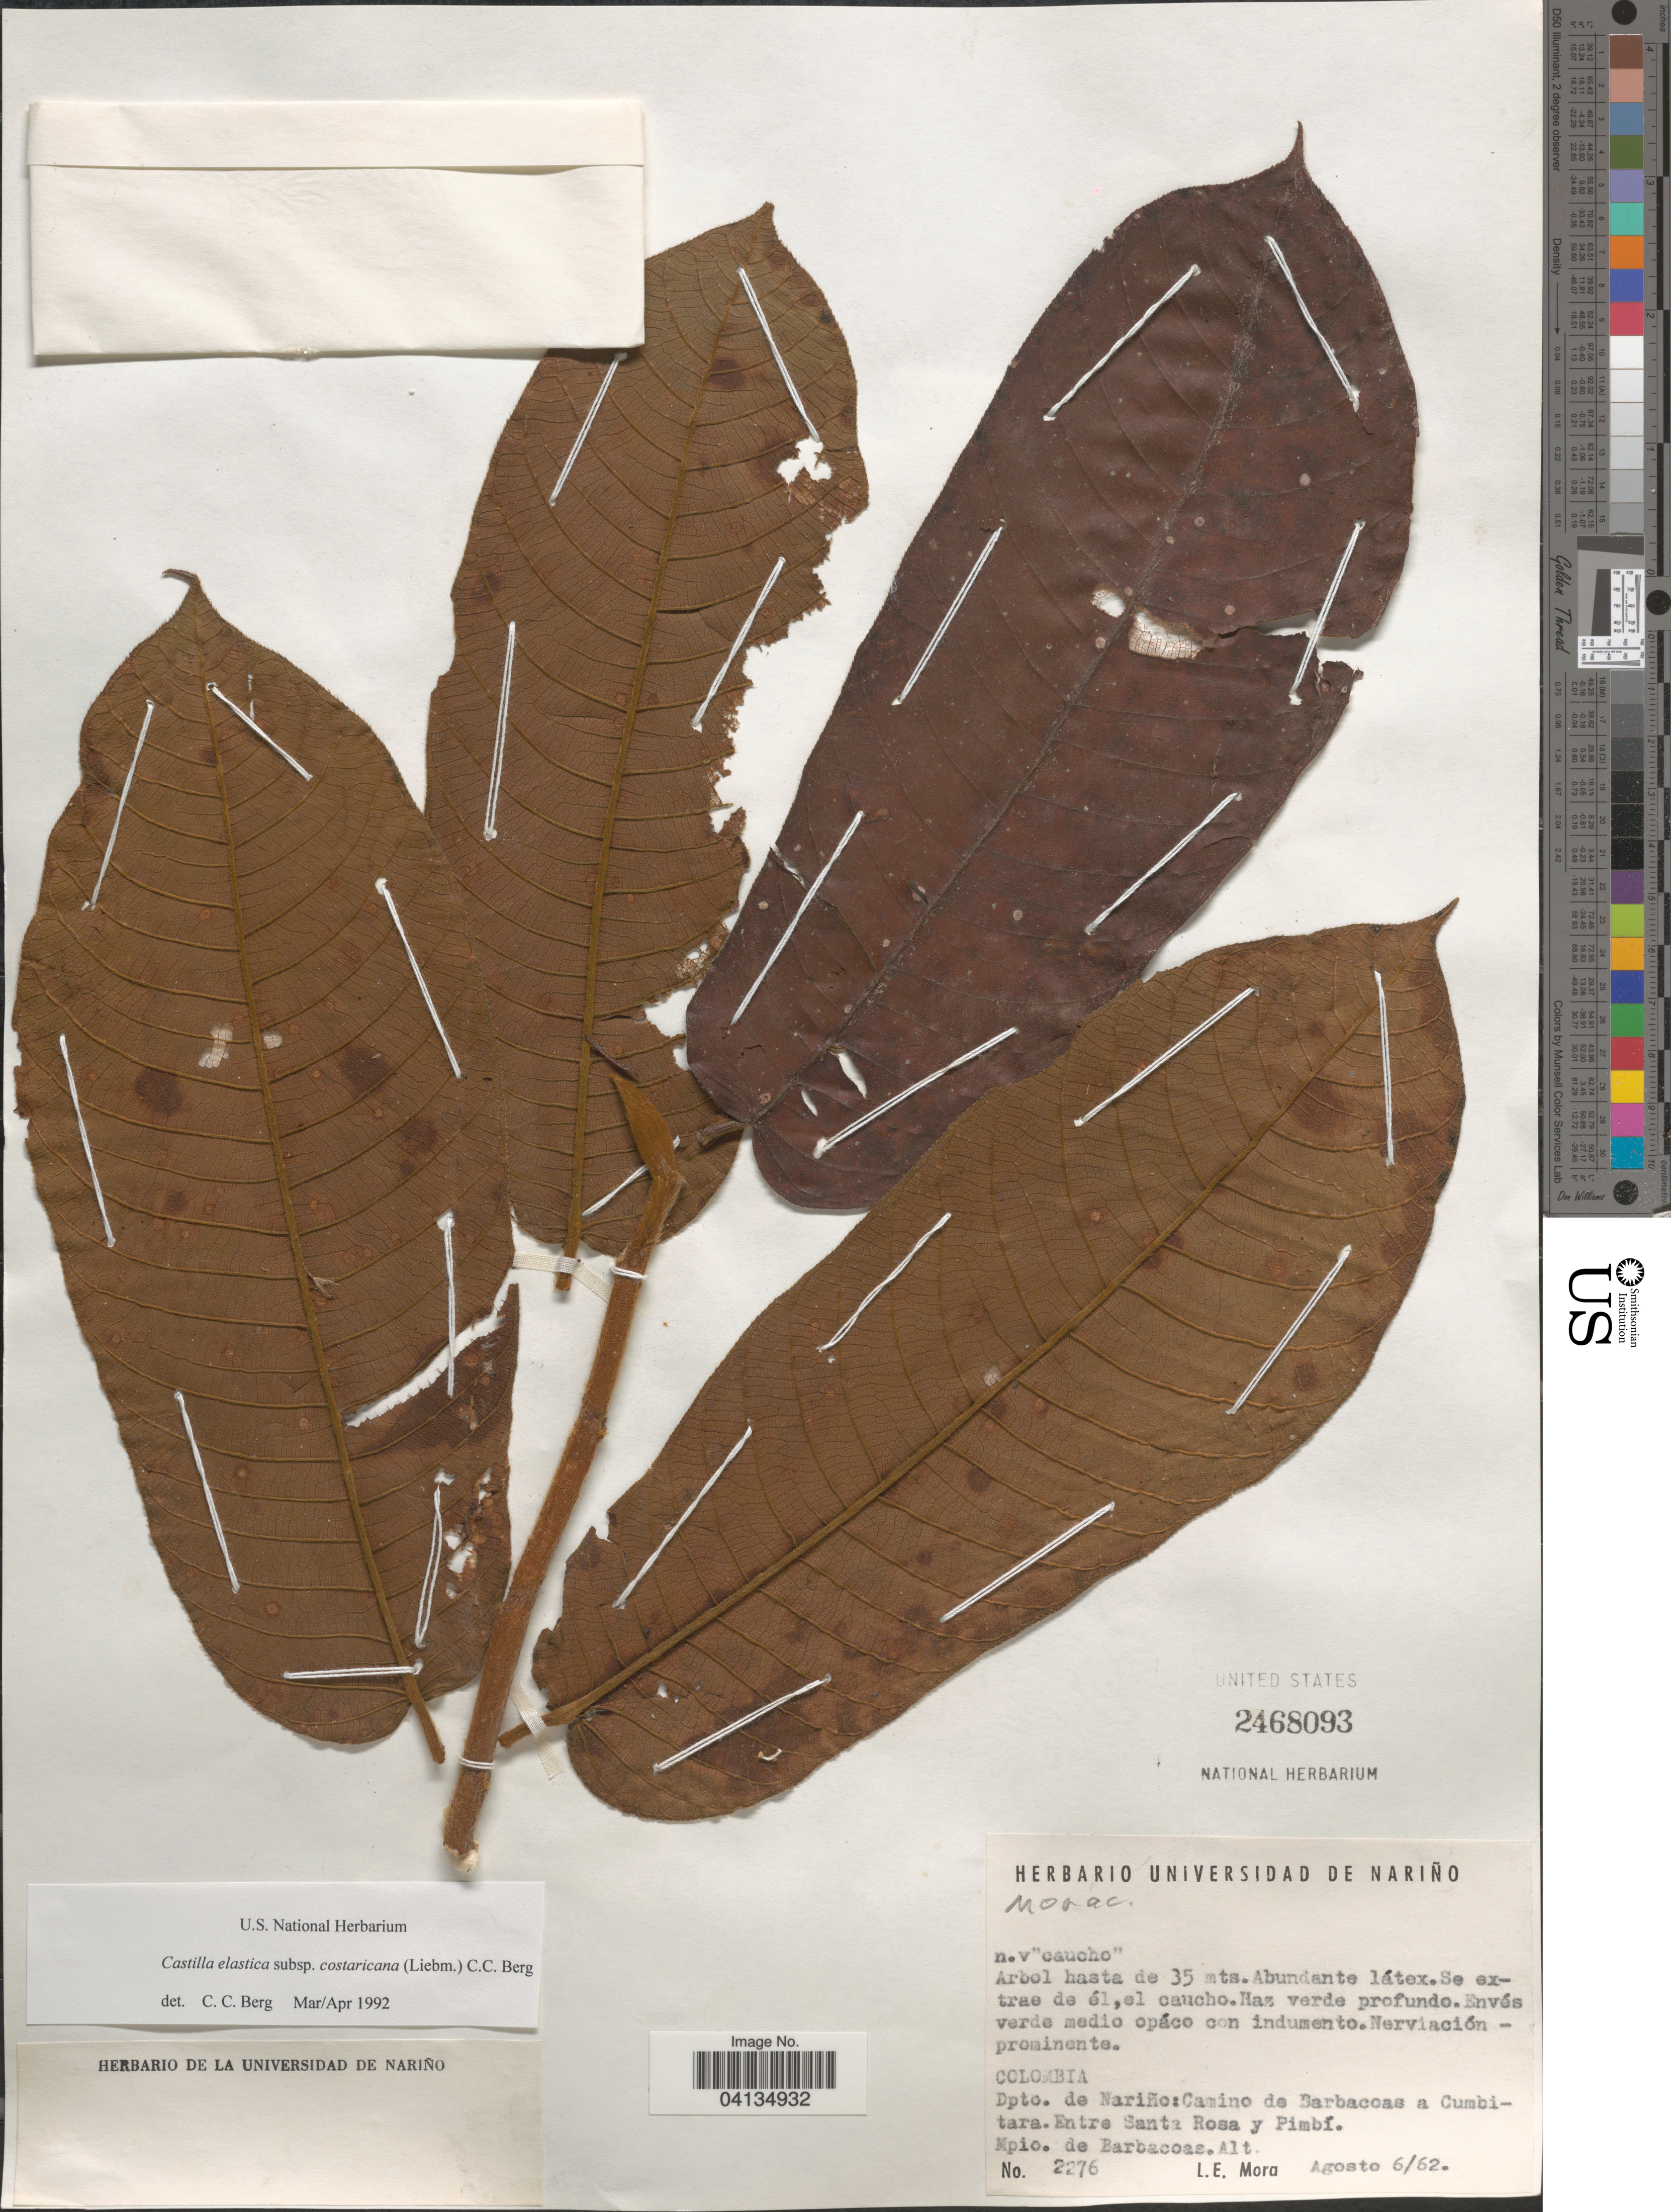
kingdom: Plantae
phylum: Tracheophyta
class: Magnoliopsida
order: Rosales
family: Moraceae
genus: Castilla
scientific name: Castilla elastica subsp. costaricana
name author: (Liebm.) C.C. Berg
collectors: L. Mora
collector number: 2276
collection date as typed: Transcribed d/m/y: 6/8/62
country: Colombia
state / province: Nariño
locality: Dpto. de Nariño: Camino de Barbacoas a Cumbitara. Entre Santa Rosa y Pimbí. Mpio. de Barbacoas.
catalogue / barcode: US 2468093